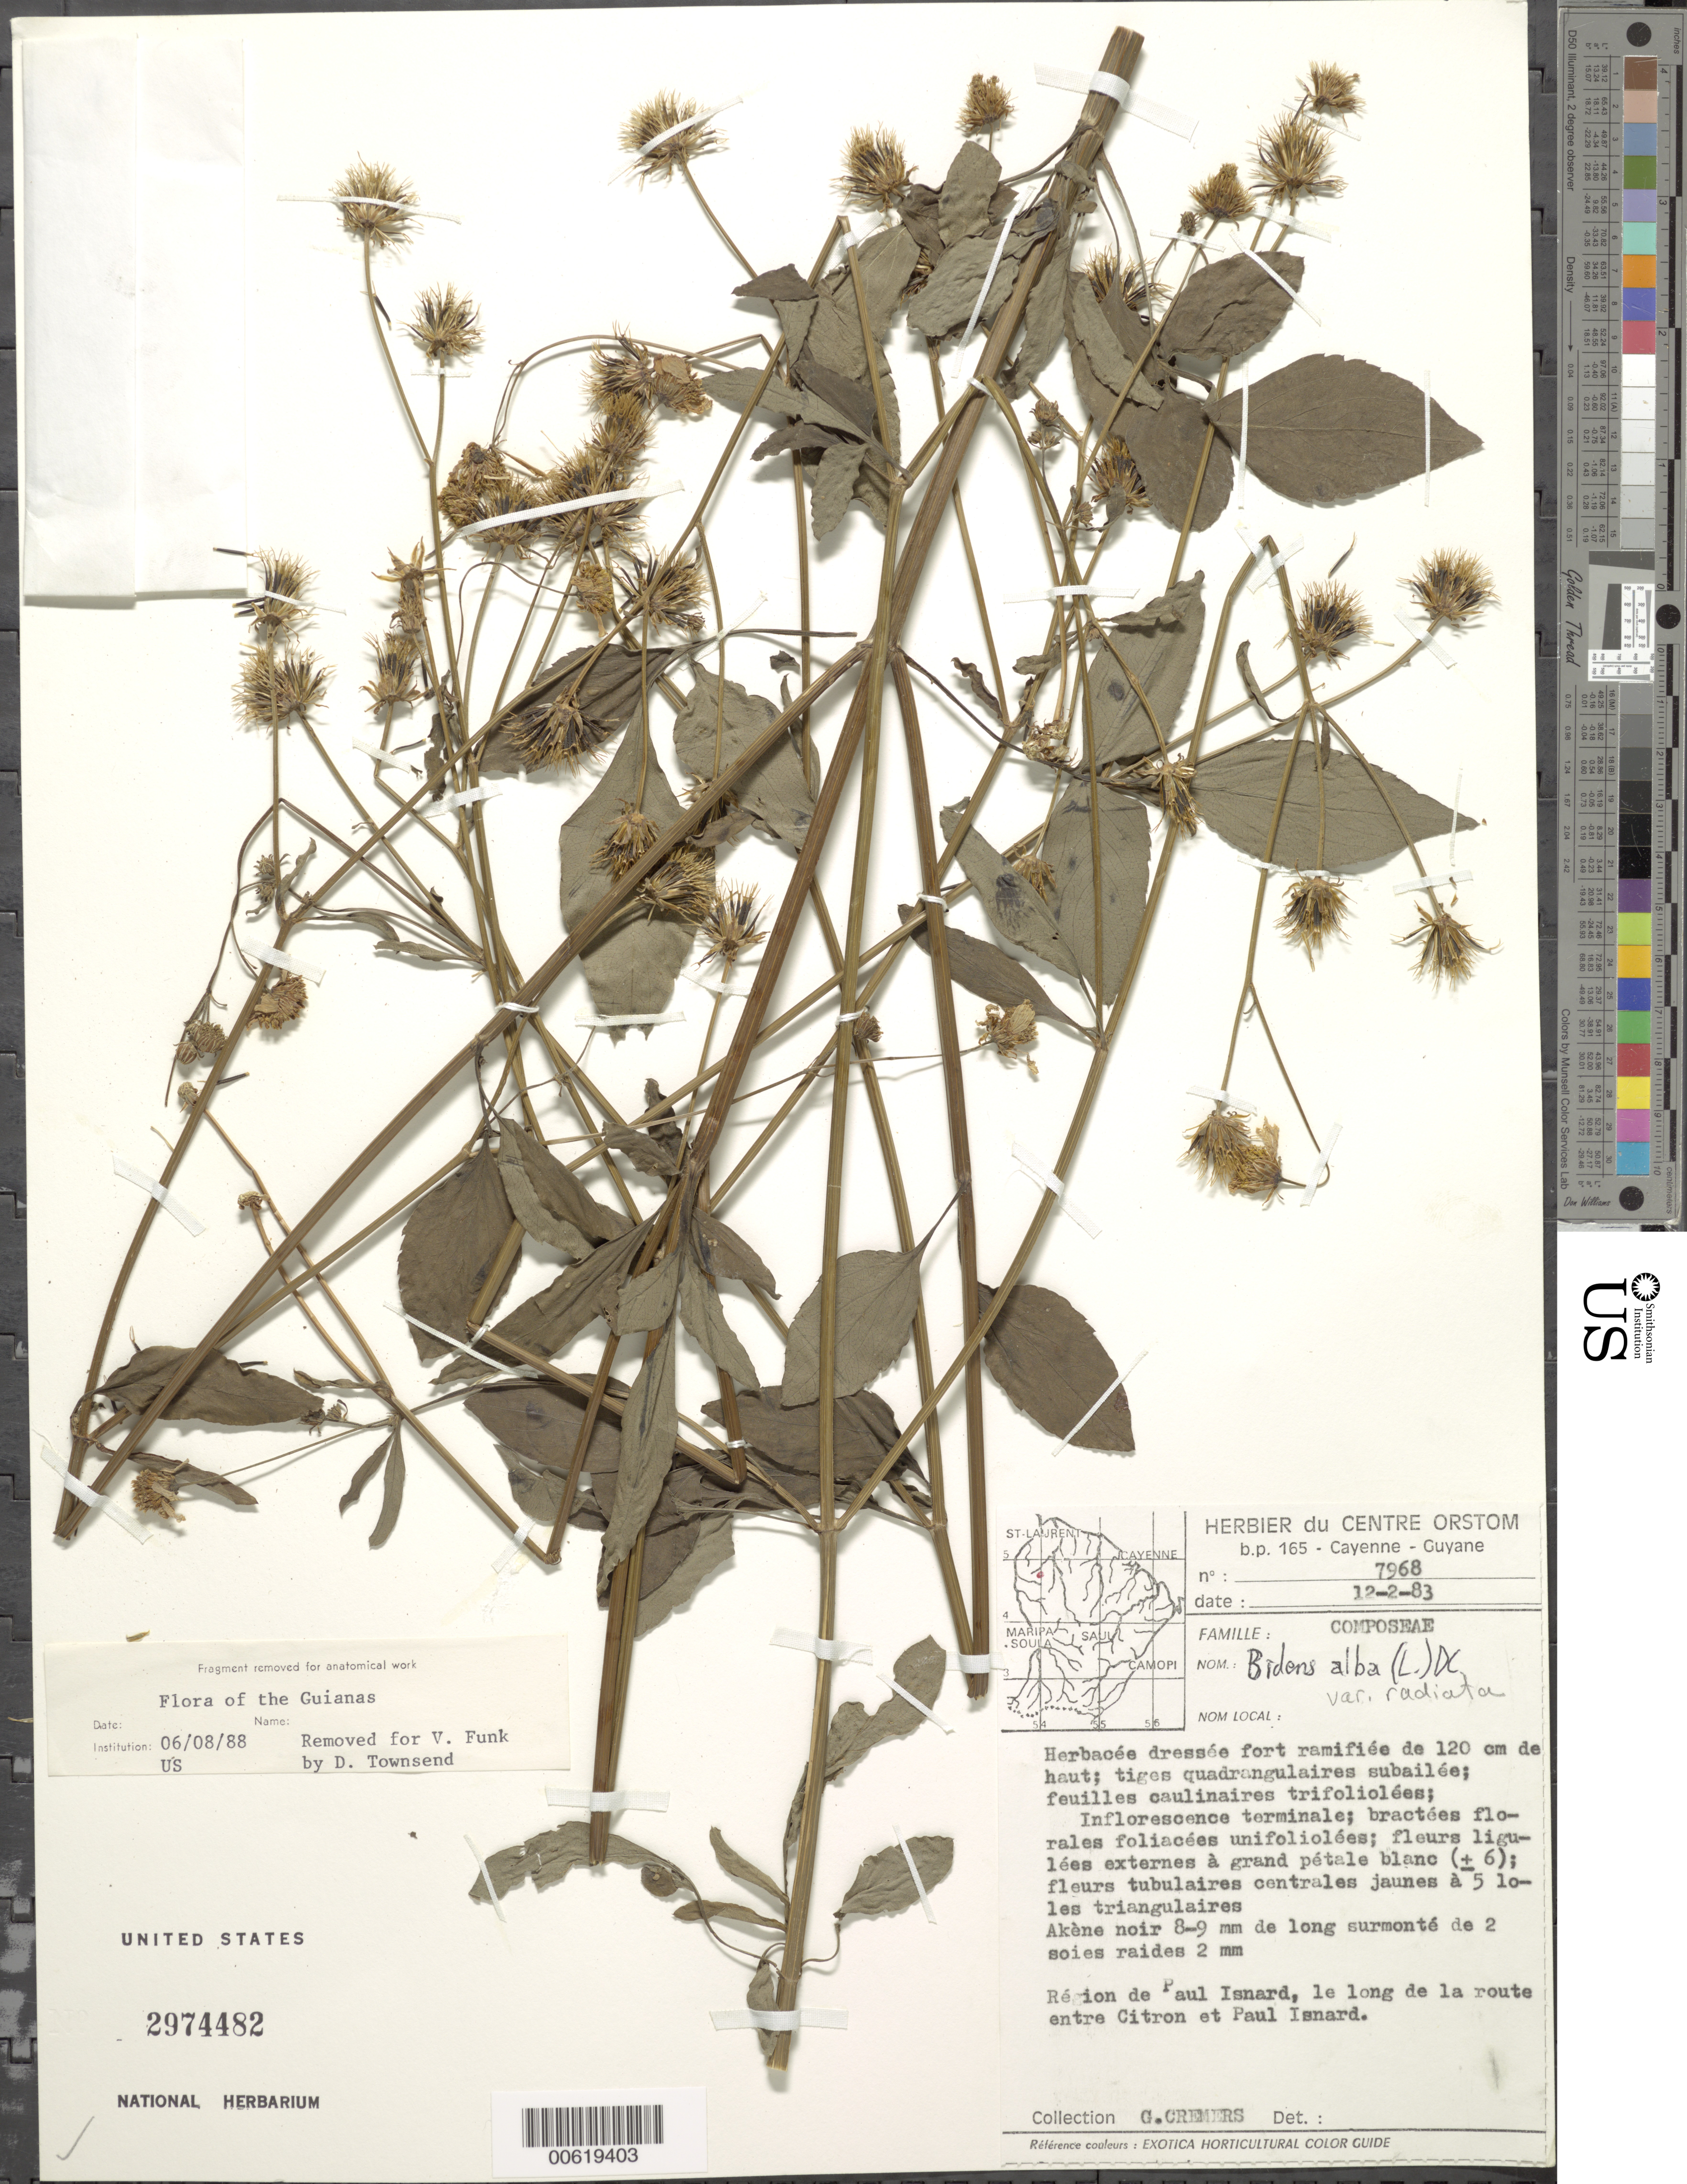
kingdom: Plantae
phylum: Tracheophyta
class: Magnoliopsida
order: Asterales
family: Asteraceae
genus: Bidens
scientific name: Bidens alba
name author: (L.) DC.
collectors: G. Cremers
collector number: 7968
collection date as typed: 12-Feb-83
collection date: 1983-02-12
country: French Guiana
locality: Paul Isnard région, env. de Citron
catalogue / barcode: US 2974482